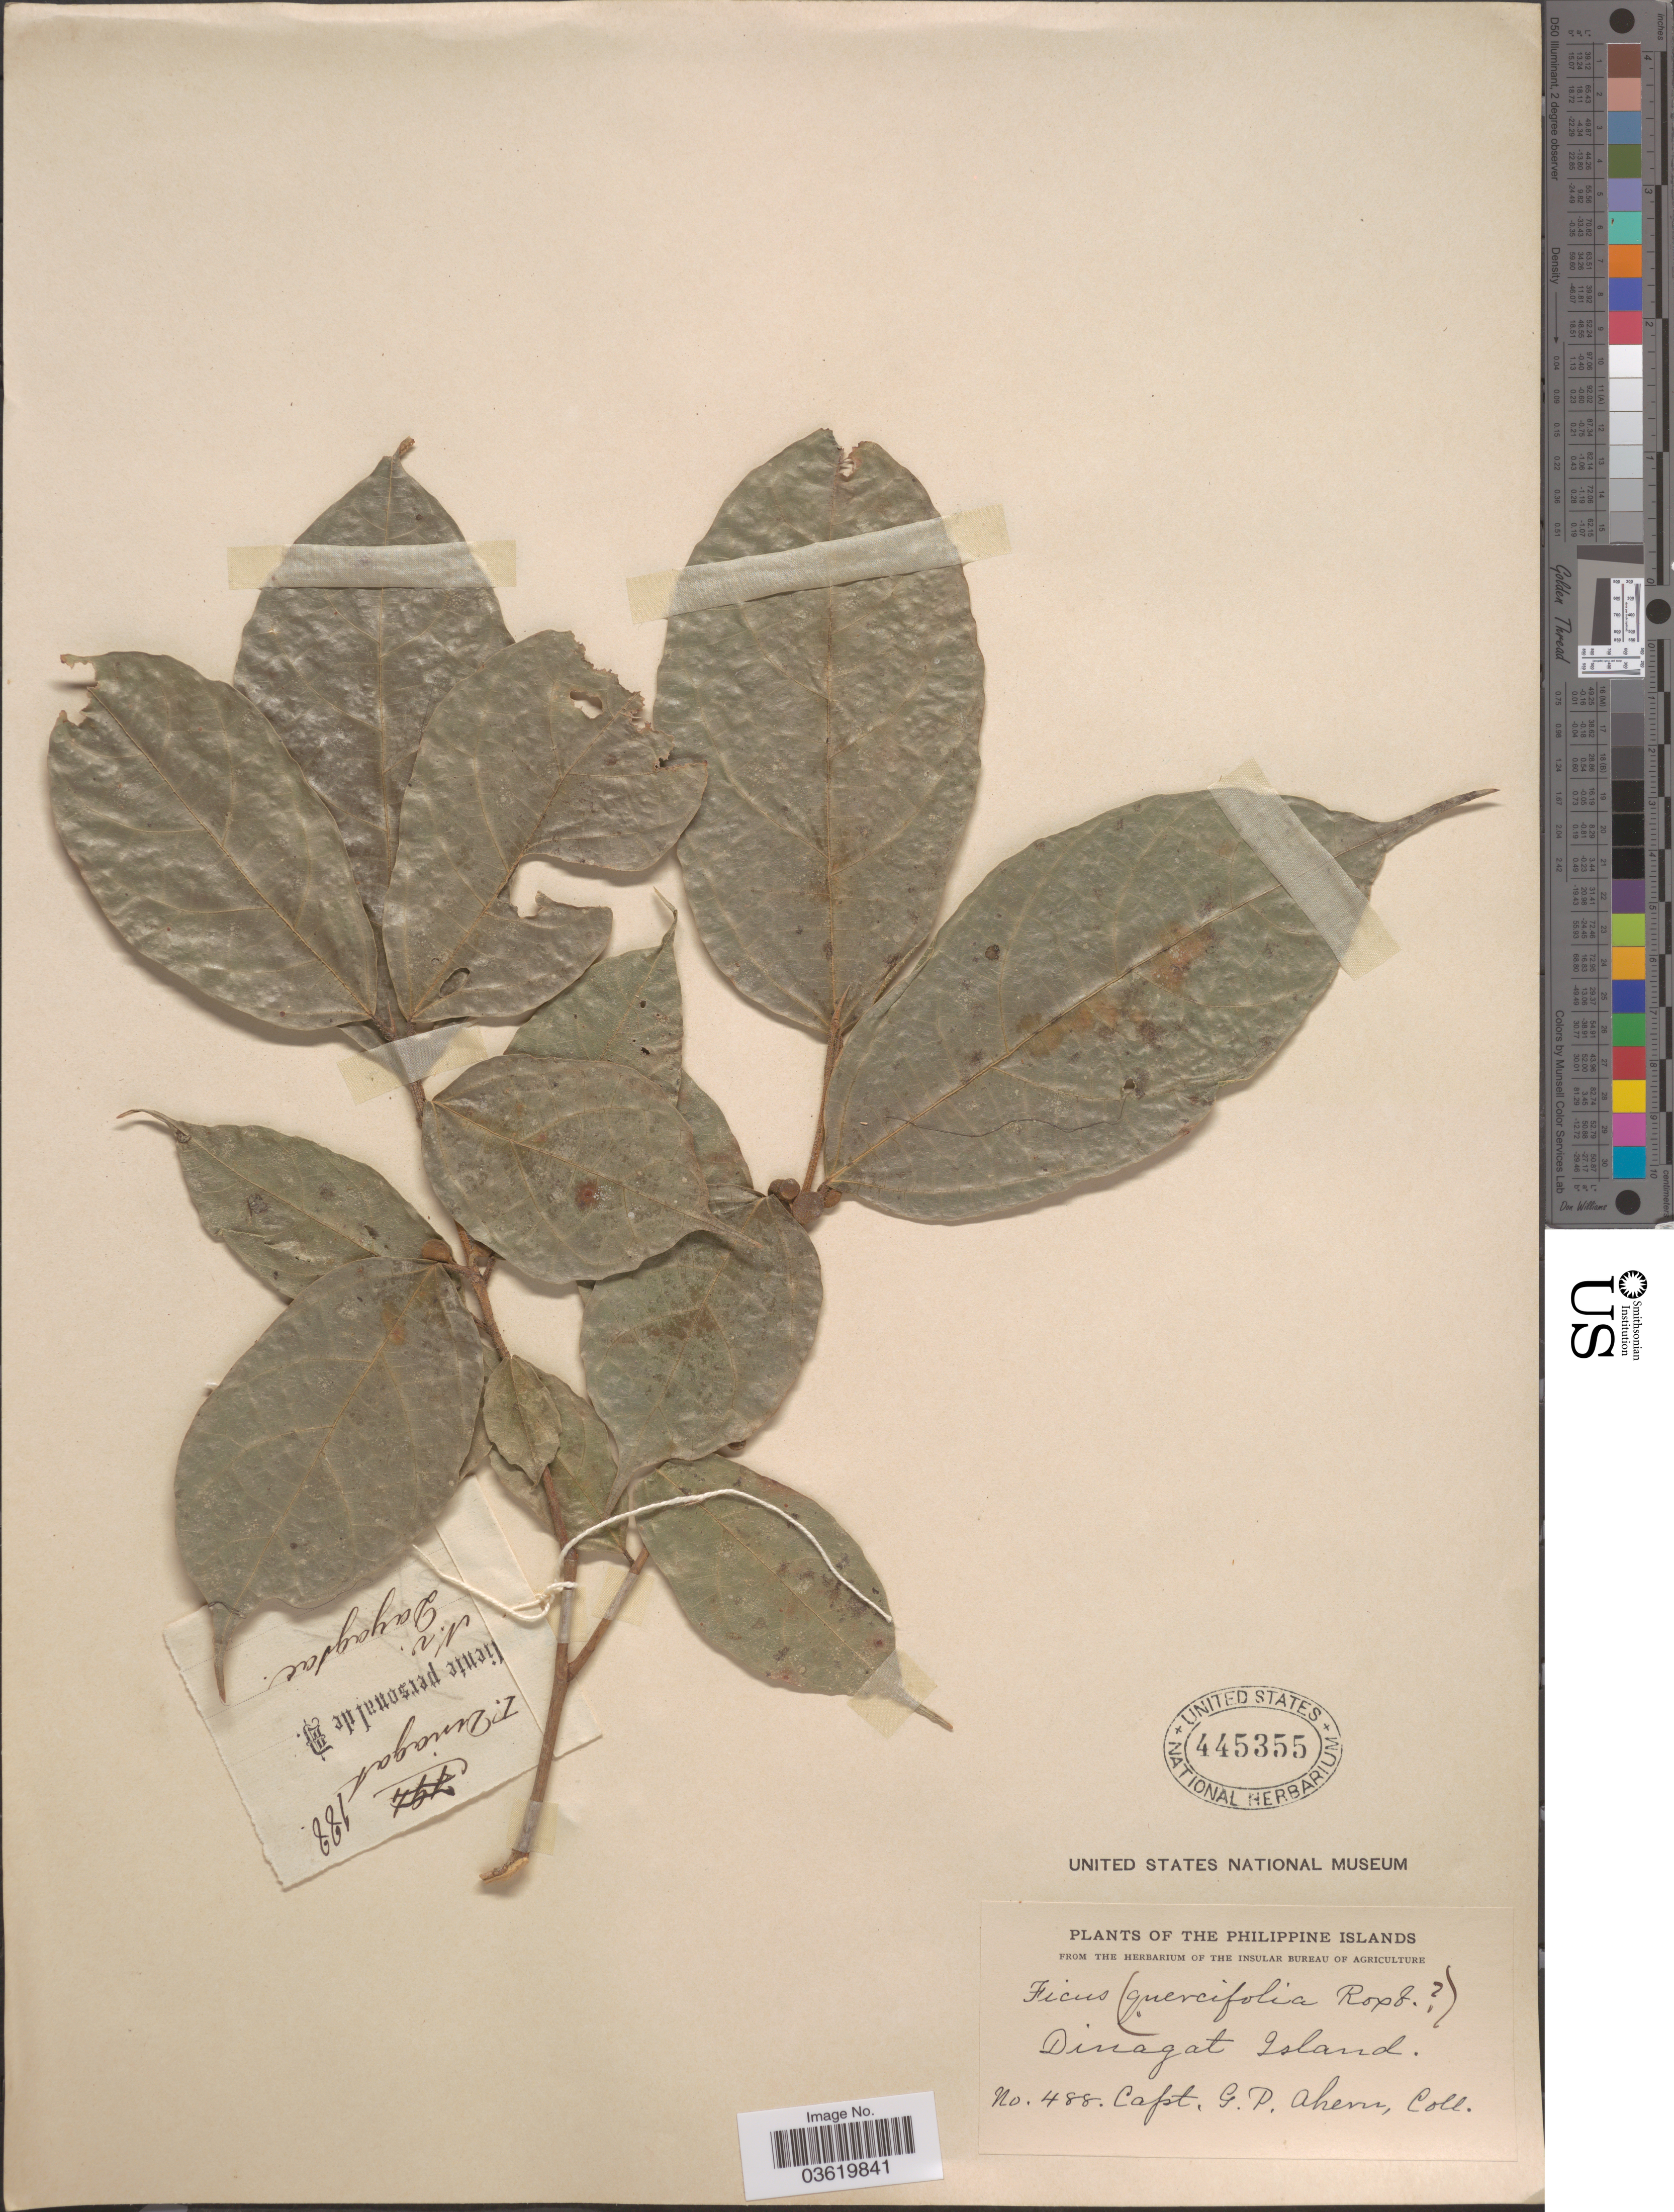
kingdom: Plantae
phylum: Tracheophyta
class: Magnoliopsida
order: Rosales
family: Moraceae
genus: Ficus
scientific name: Ficus ulmifolia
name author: Lam.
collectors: G. Ahern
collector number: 488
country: Philippines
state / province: Caraga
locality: Philippine Islands. Dinagat Island.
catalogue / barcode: US 445355